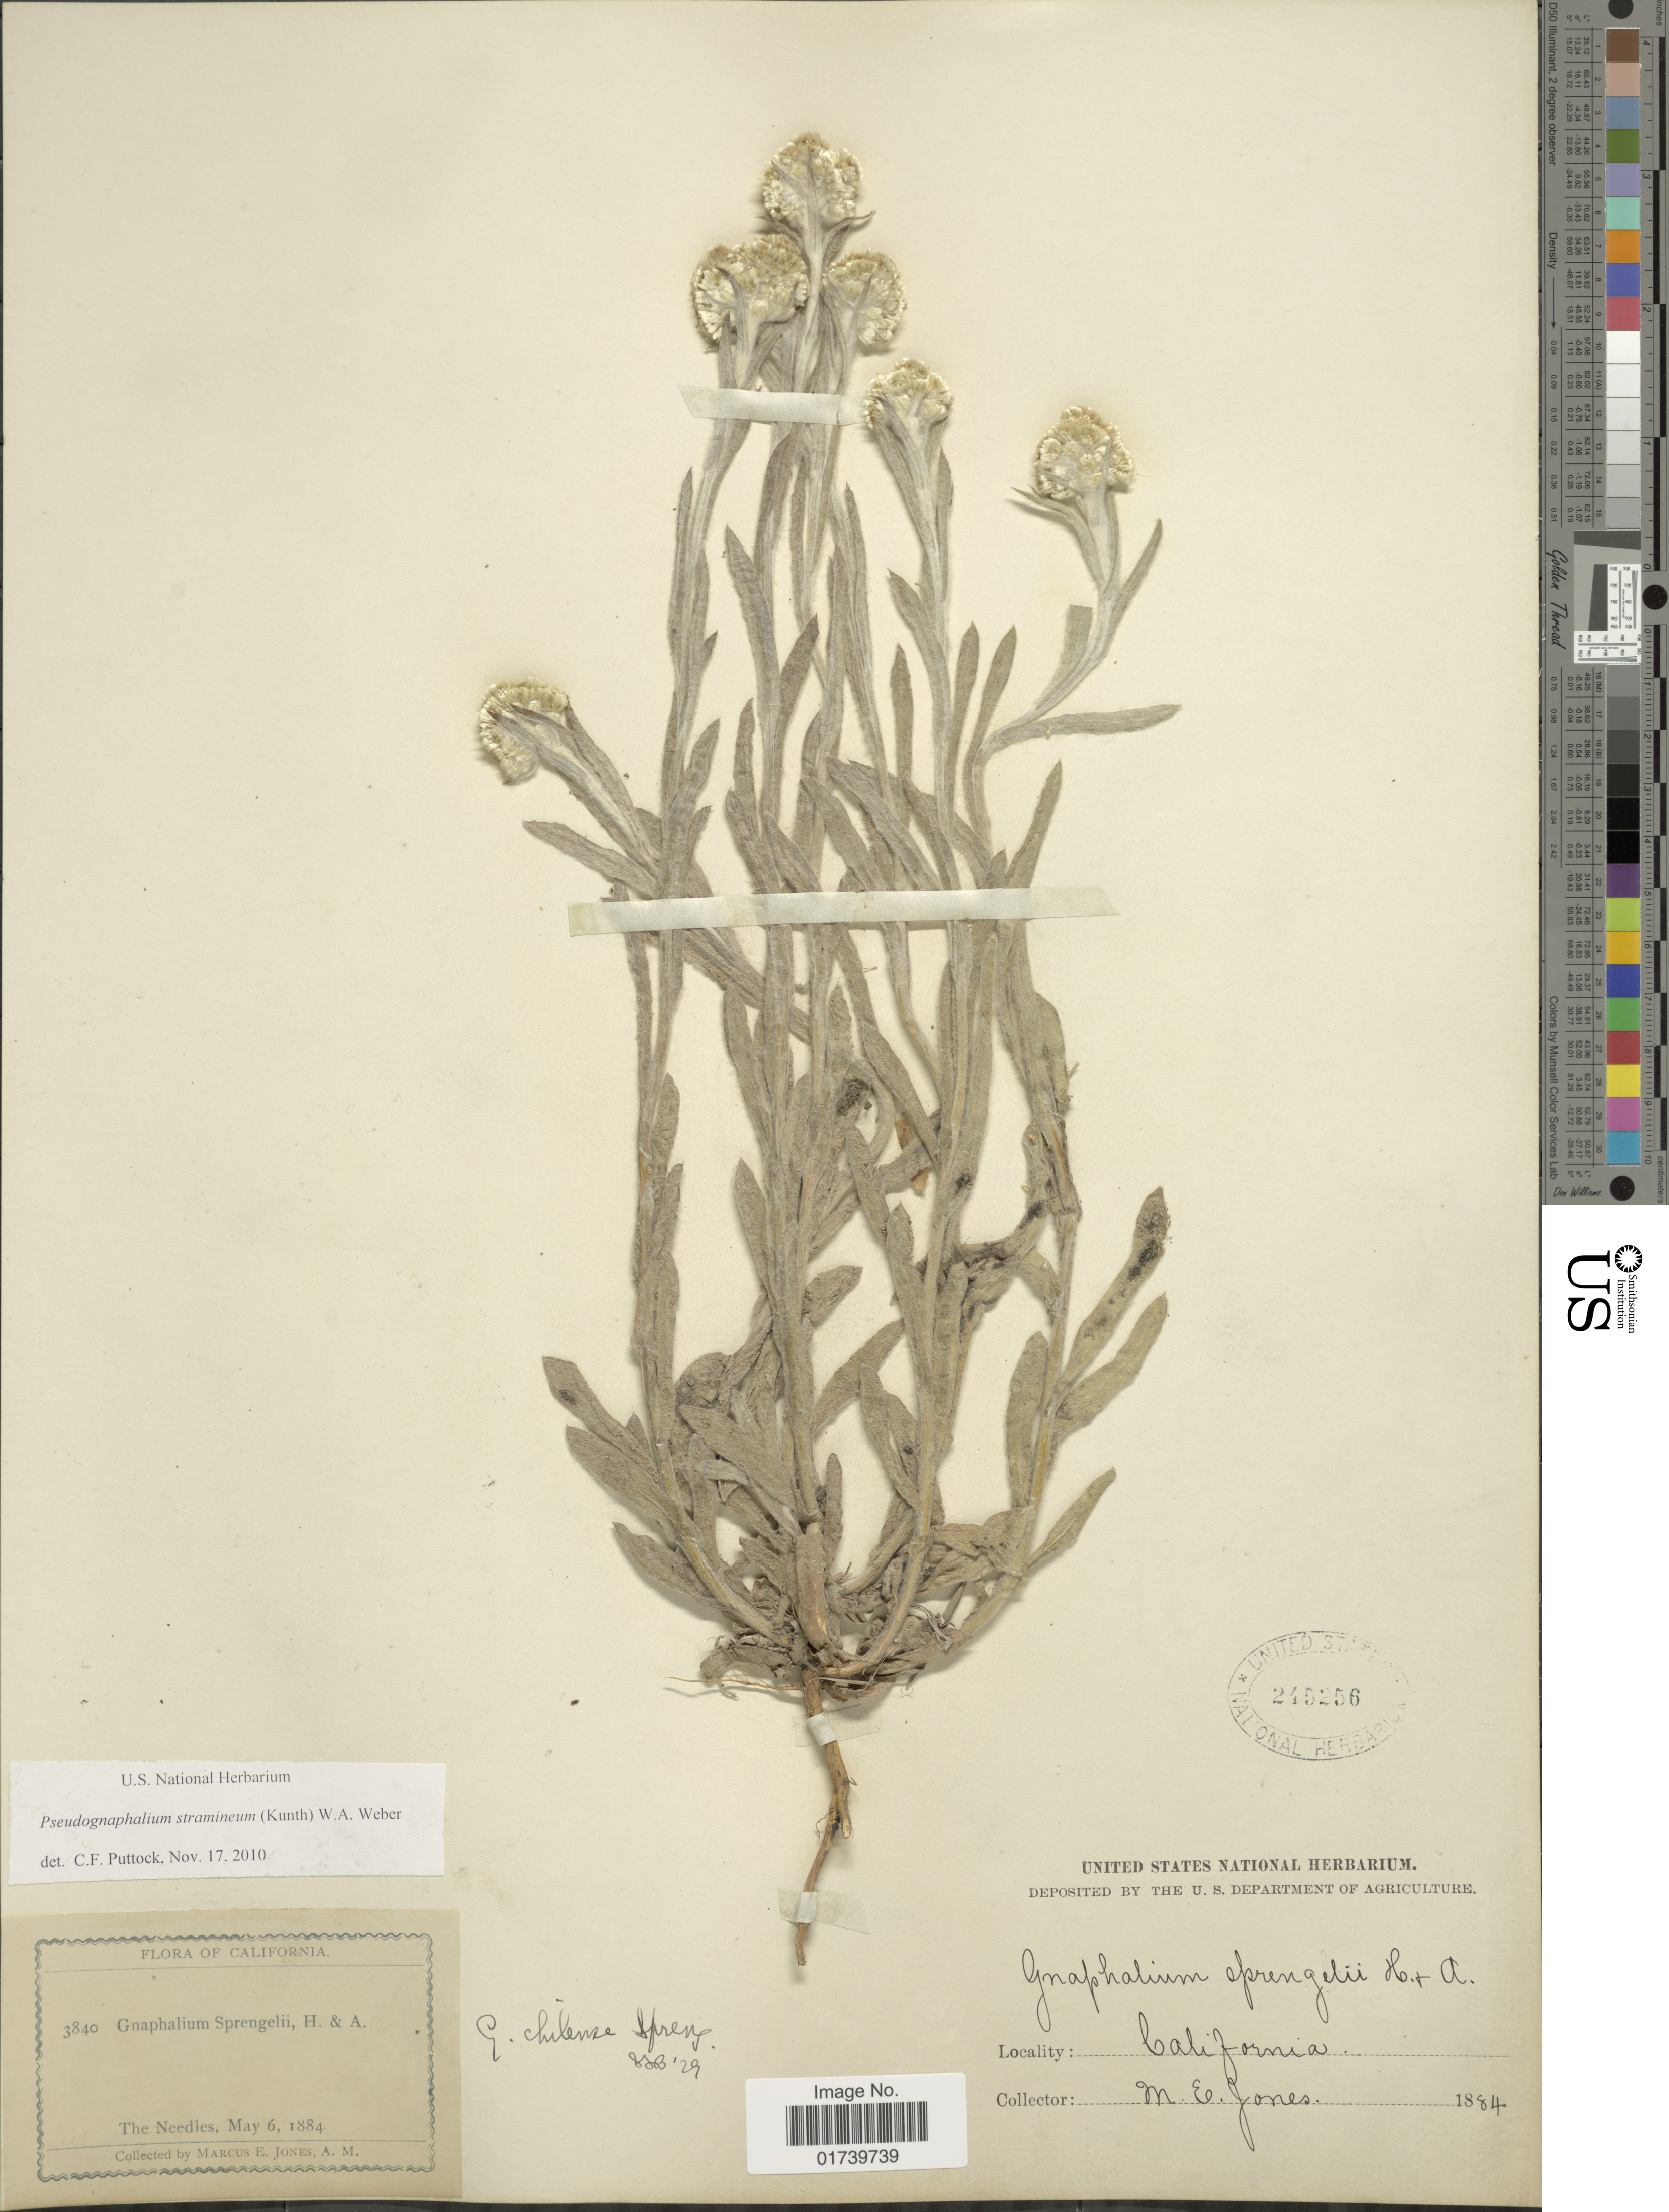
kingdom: Plantae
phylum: Tracheophyta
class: Magnoliopsida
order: Asterales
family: Asteraceae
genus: Pseudognaphalium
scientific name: Pseudognaphalium stramineum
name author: (Kunth) Anderb.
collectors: M. E. Jones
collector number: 3840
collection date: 1884-05-06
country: United States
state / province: California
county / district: San Bernardino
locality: The Needles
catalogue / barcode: US 245256